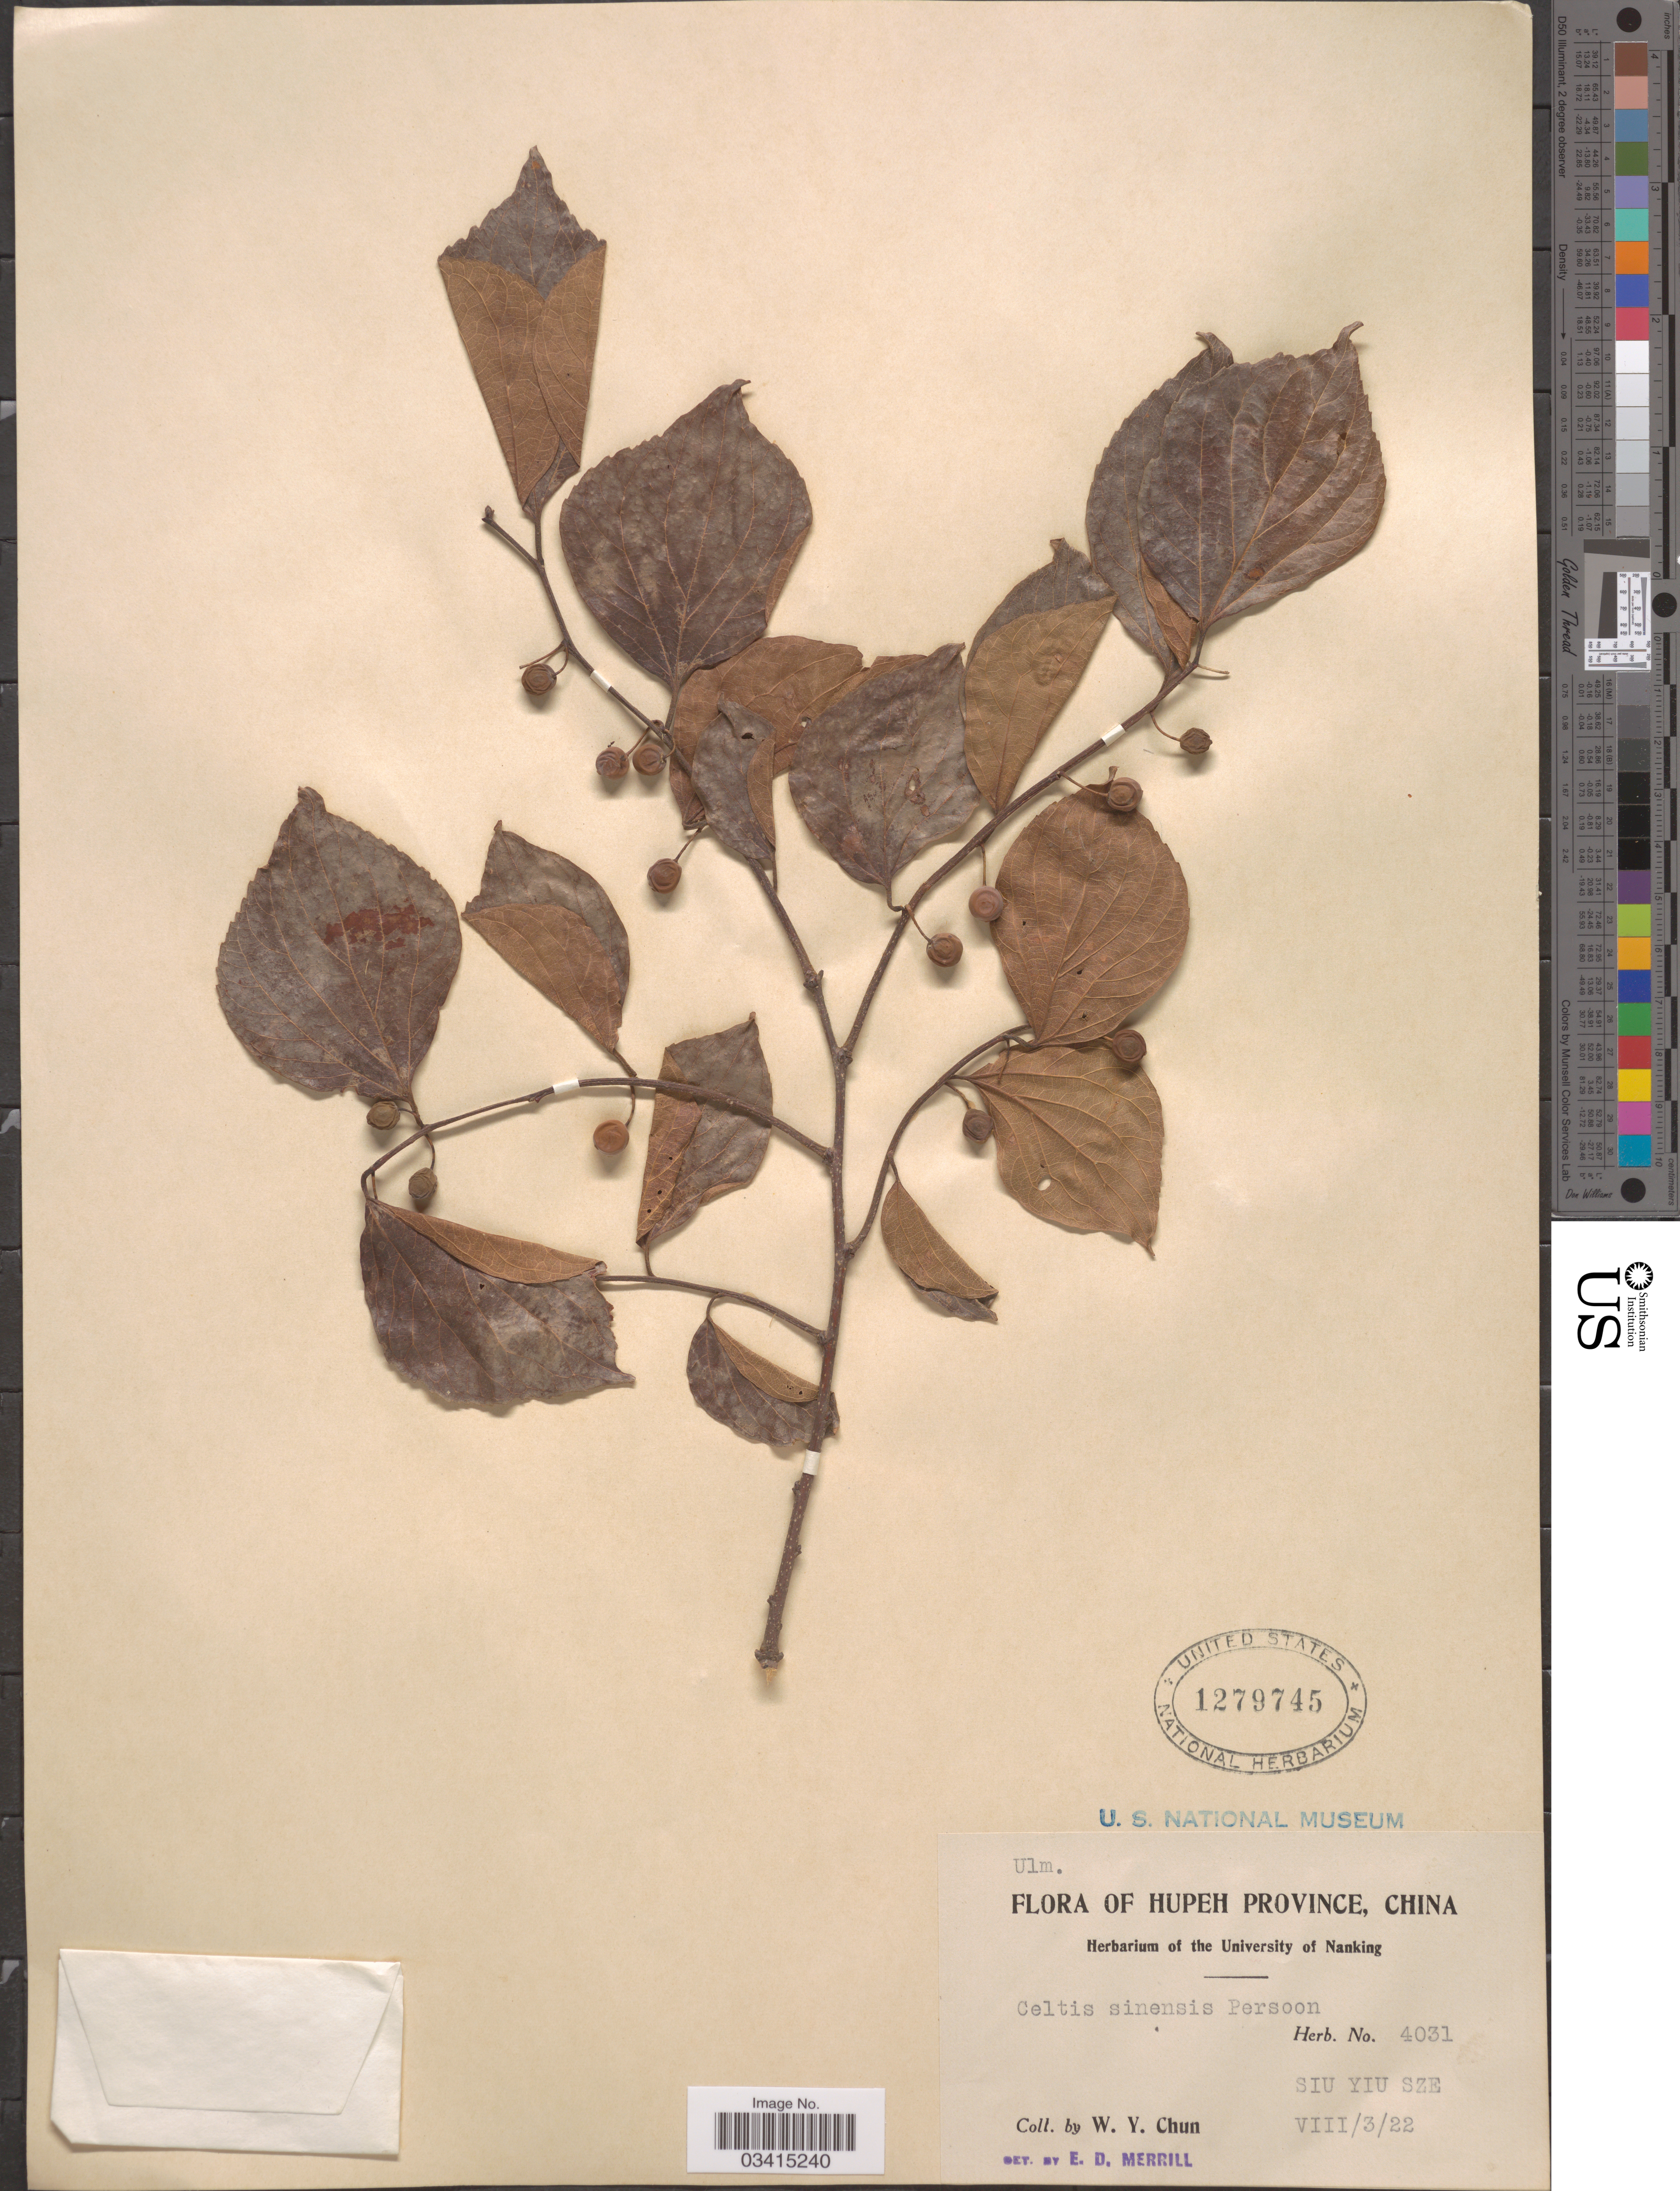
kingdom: Plantae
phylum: Tracheophyta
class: Magnoliopsida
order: Rosales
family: Cannabaceae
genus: Celtis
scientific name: Celtis sinensis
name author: Pers.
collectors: W. Y. Chun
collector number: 4031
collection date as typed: Transcribed d/m/y: 3/8/22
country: China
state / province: Hubei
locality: Hupeh Province. Siu Yiu Sze.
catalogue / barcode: US 1279745